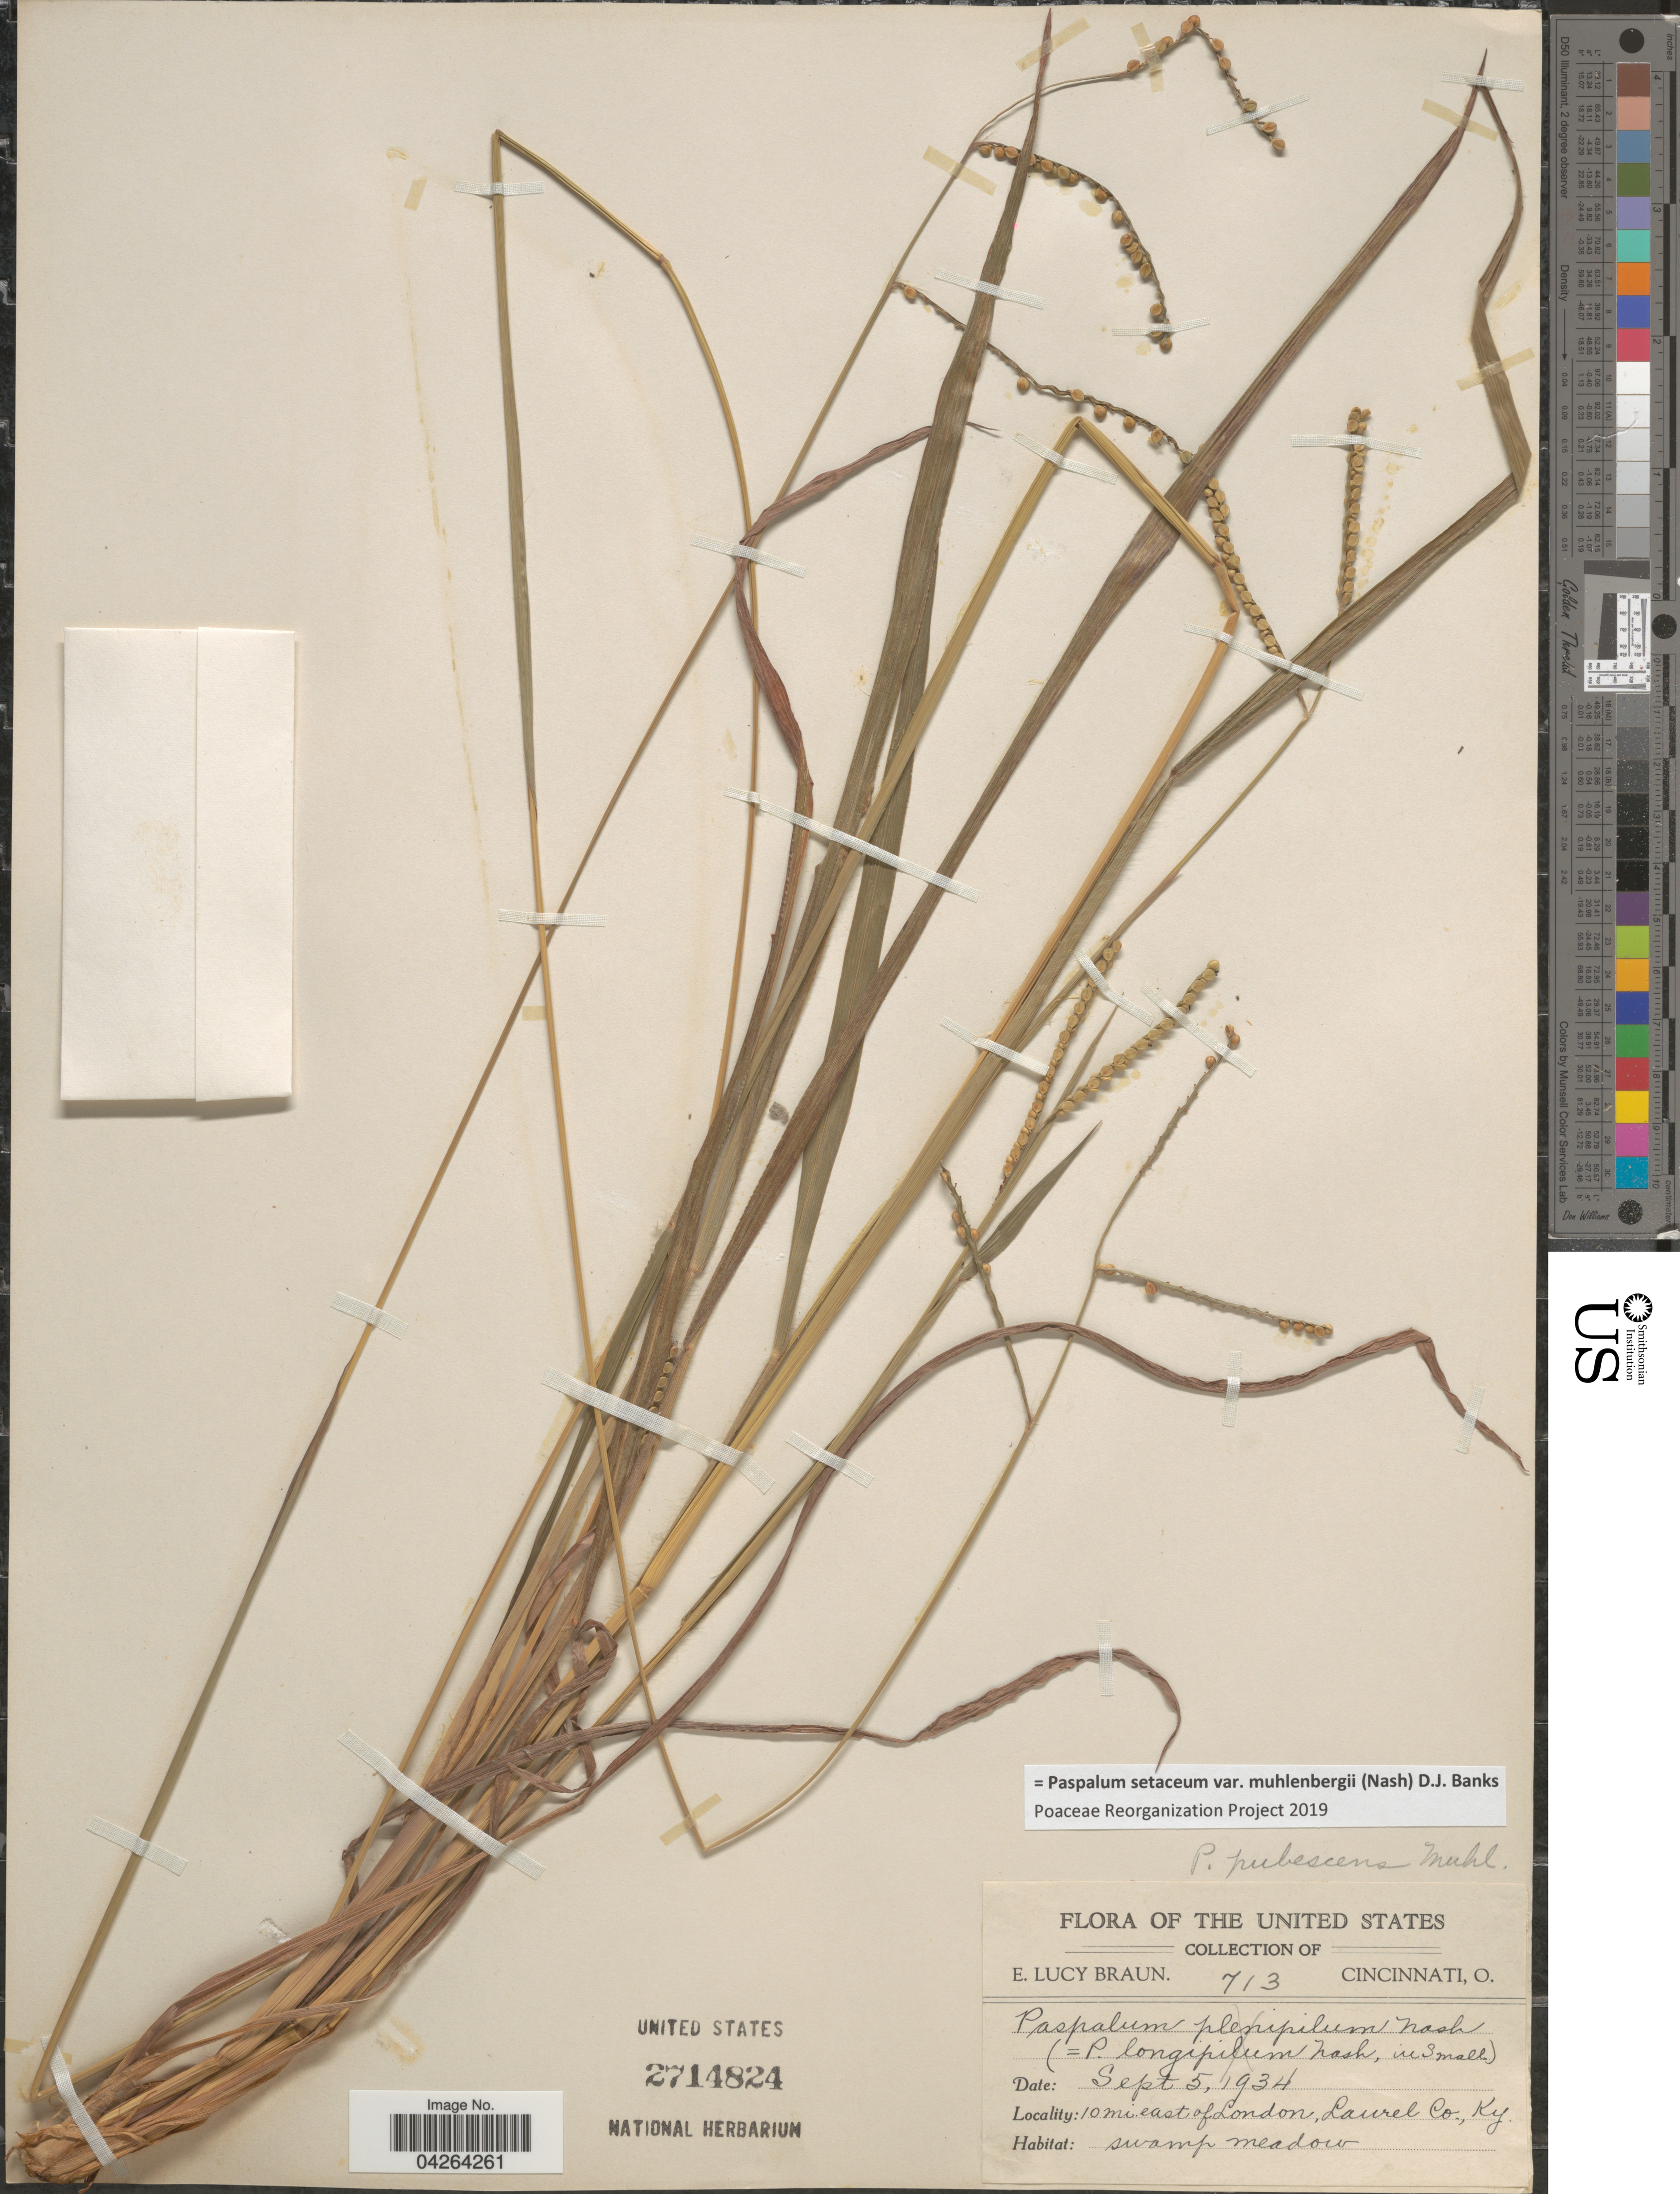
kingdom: Plantae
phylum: Tracheophyta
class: Liliopsida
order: Poales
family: Poaceae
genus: Paspalum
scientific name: Paspalum setaceum var. muhlenbergii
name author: (Nash) D.J. Banks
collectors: E. L. Braun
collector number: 713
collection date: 1934-09-05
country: United States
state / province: Kentucky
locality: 10 mi east of London, Laurel Co.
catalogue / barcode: US 2714824